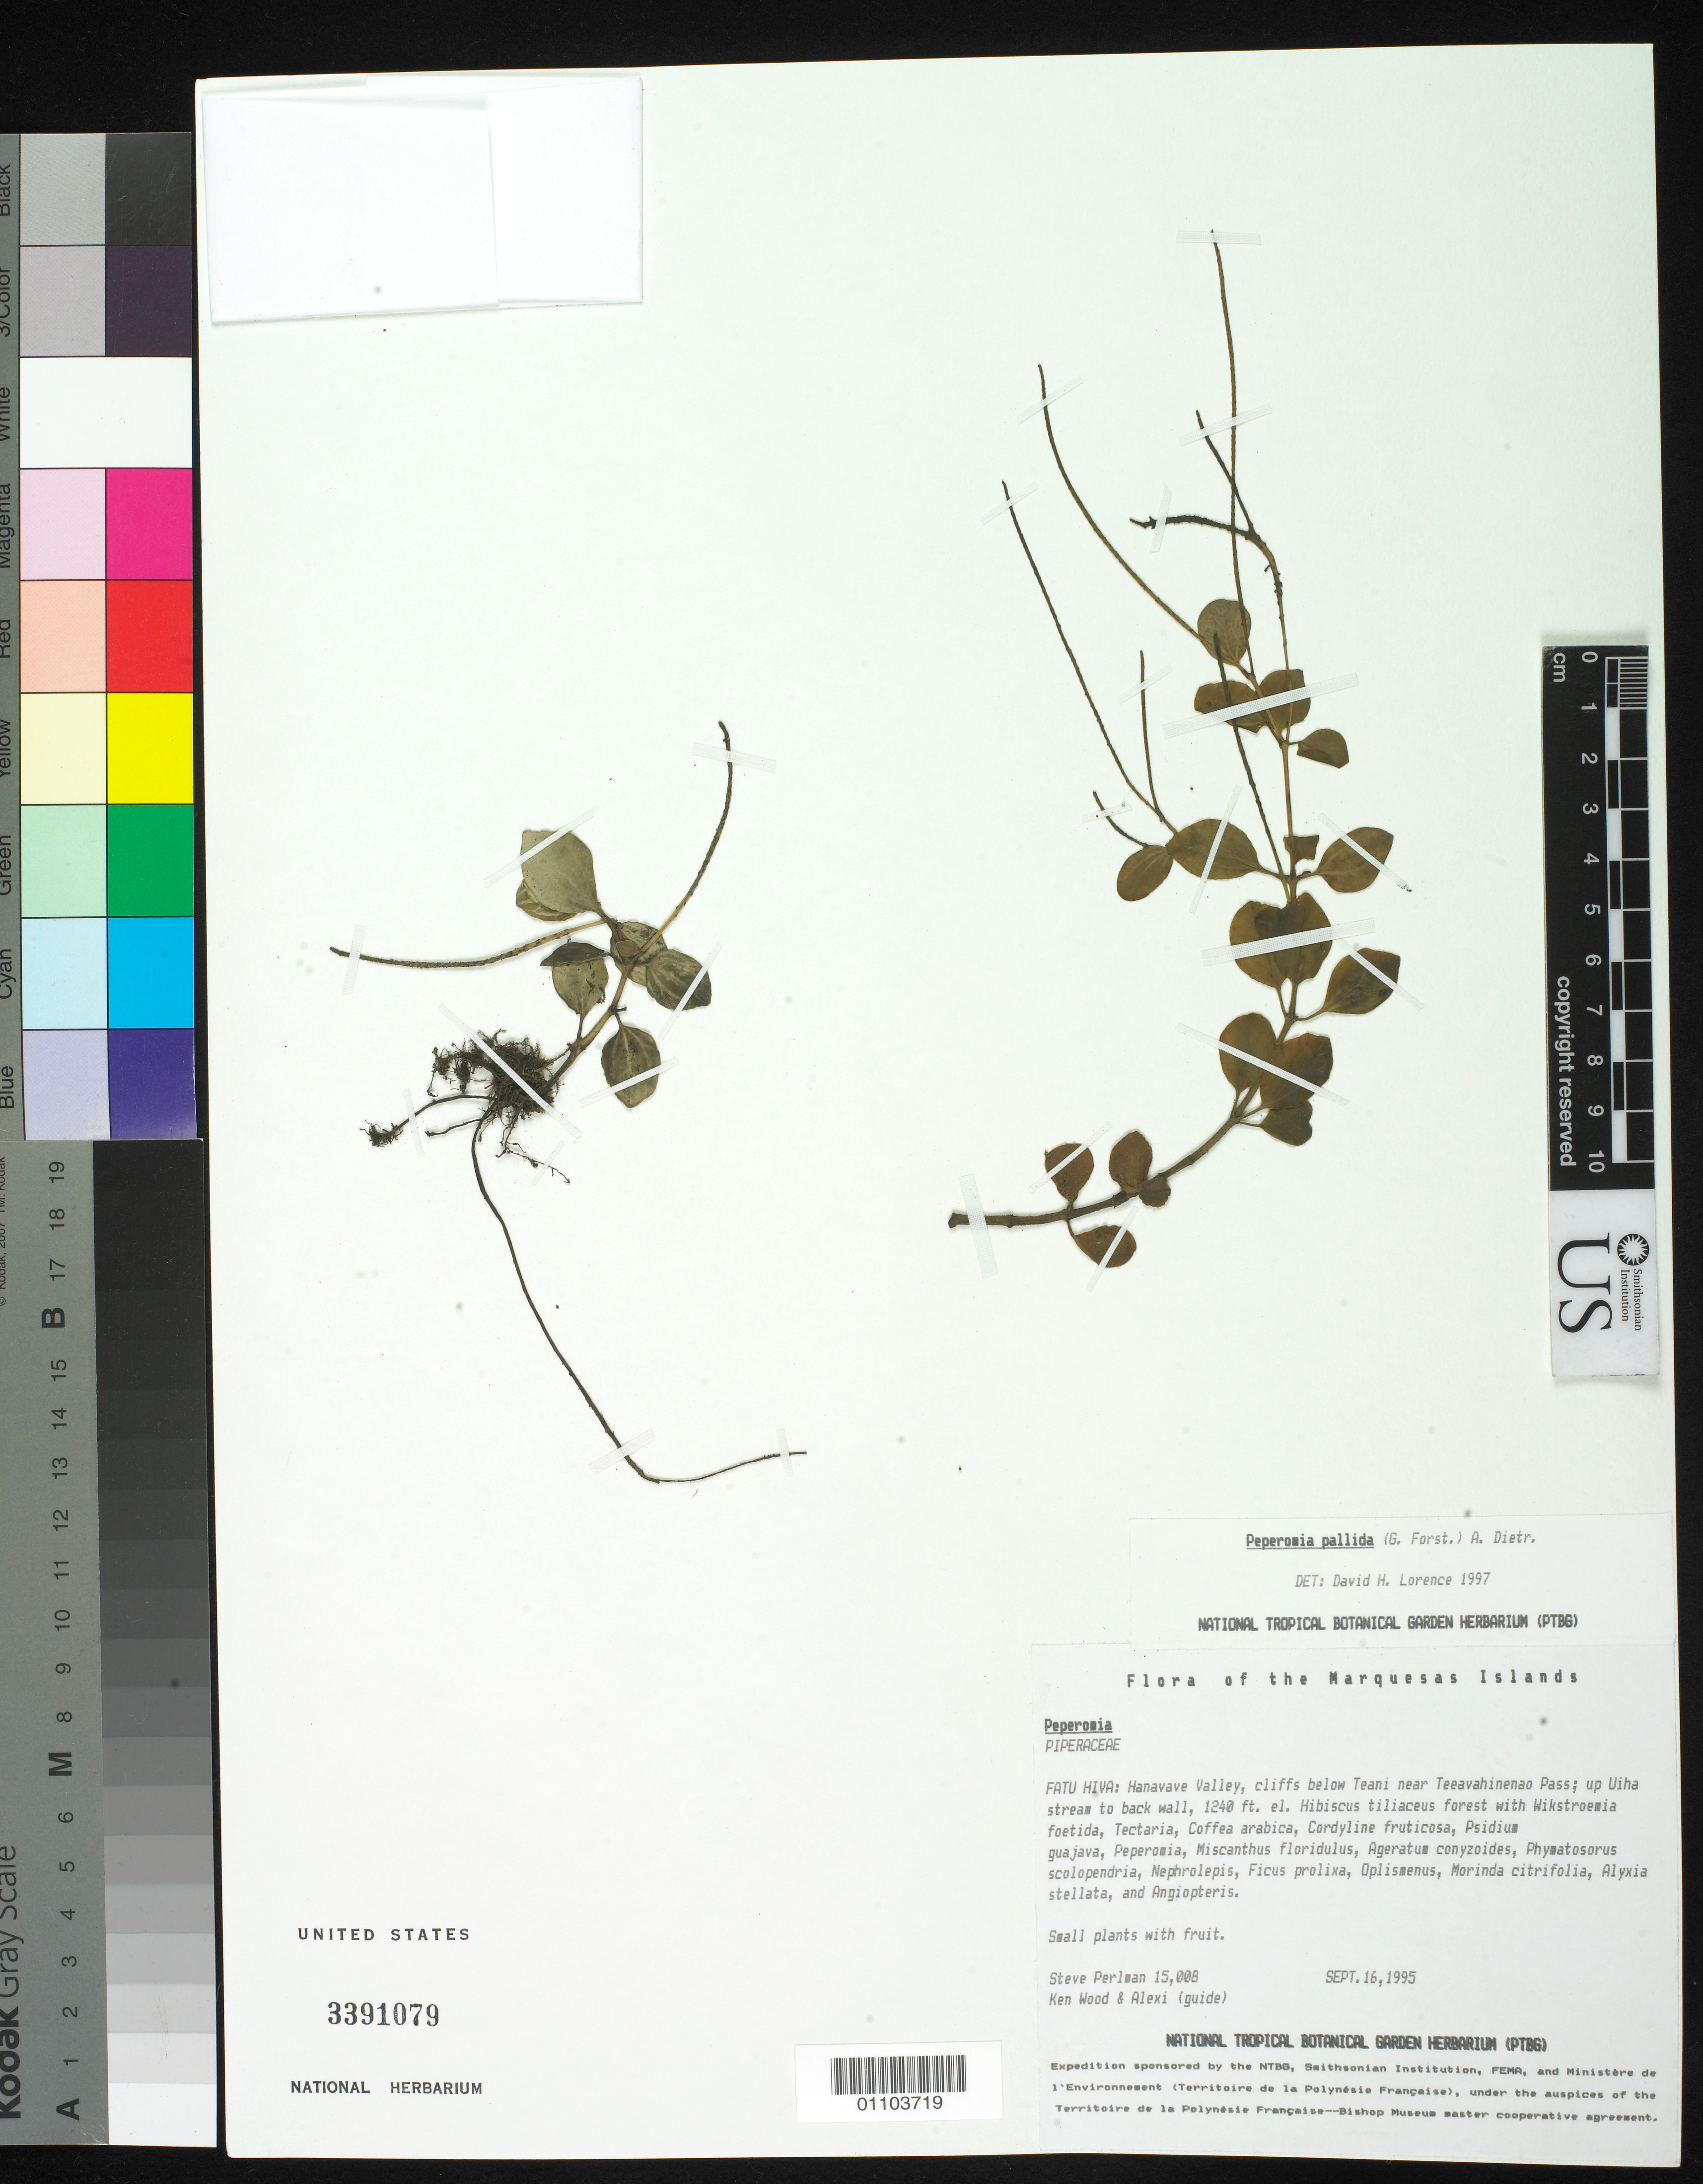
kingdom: Plantae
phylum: Tracheophyta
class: Magnoliopsida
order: Piperales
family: Piperaceae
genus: Peperomia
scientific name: Peperomia pallida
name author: (G. Forst.) Dietr.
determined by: Lorence, David H., (PTBG), National Tropical Botanical Garden (UNITED STATES)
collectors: S. P. Perlman, K. R. Wood & A. (guide)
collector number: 15008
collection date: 1995-09-16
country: French Polynesia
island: Fatu Hiva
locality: Hanavave Valley, cliffs below Teani, near Teeavahinenao Pass, up Uiha stream to back wall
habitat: In Hibiscus tiliaceus forest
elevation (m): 378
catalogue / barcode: US 3391079